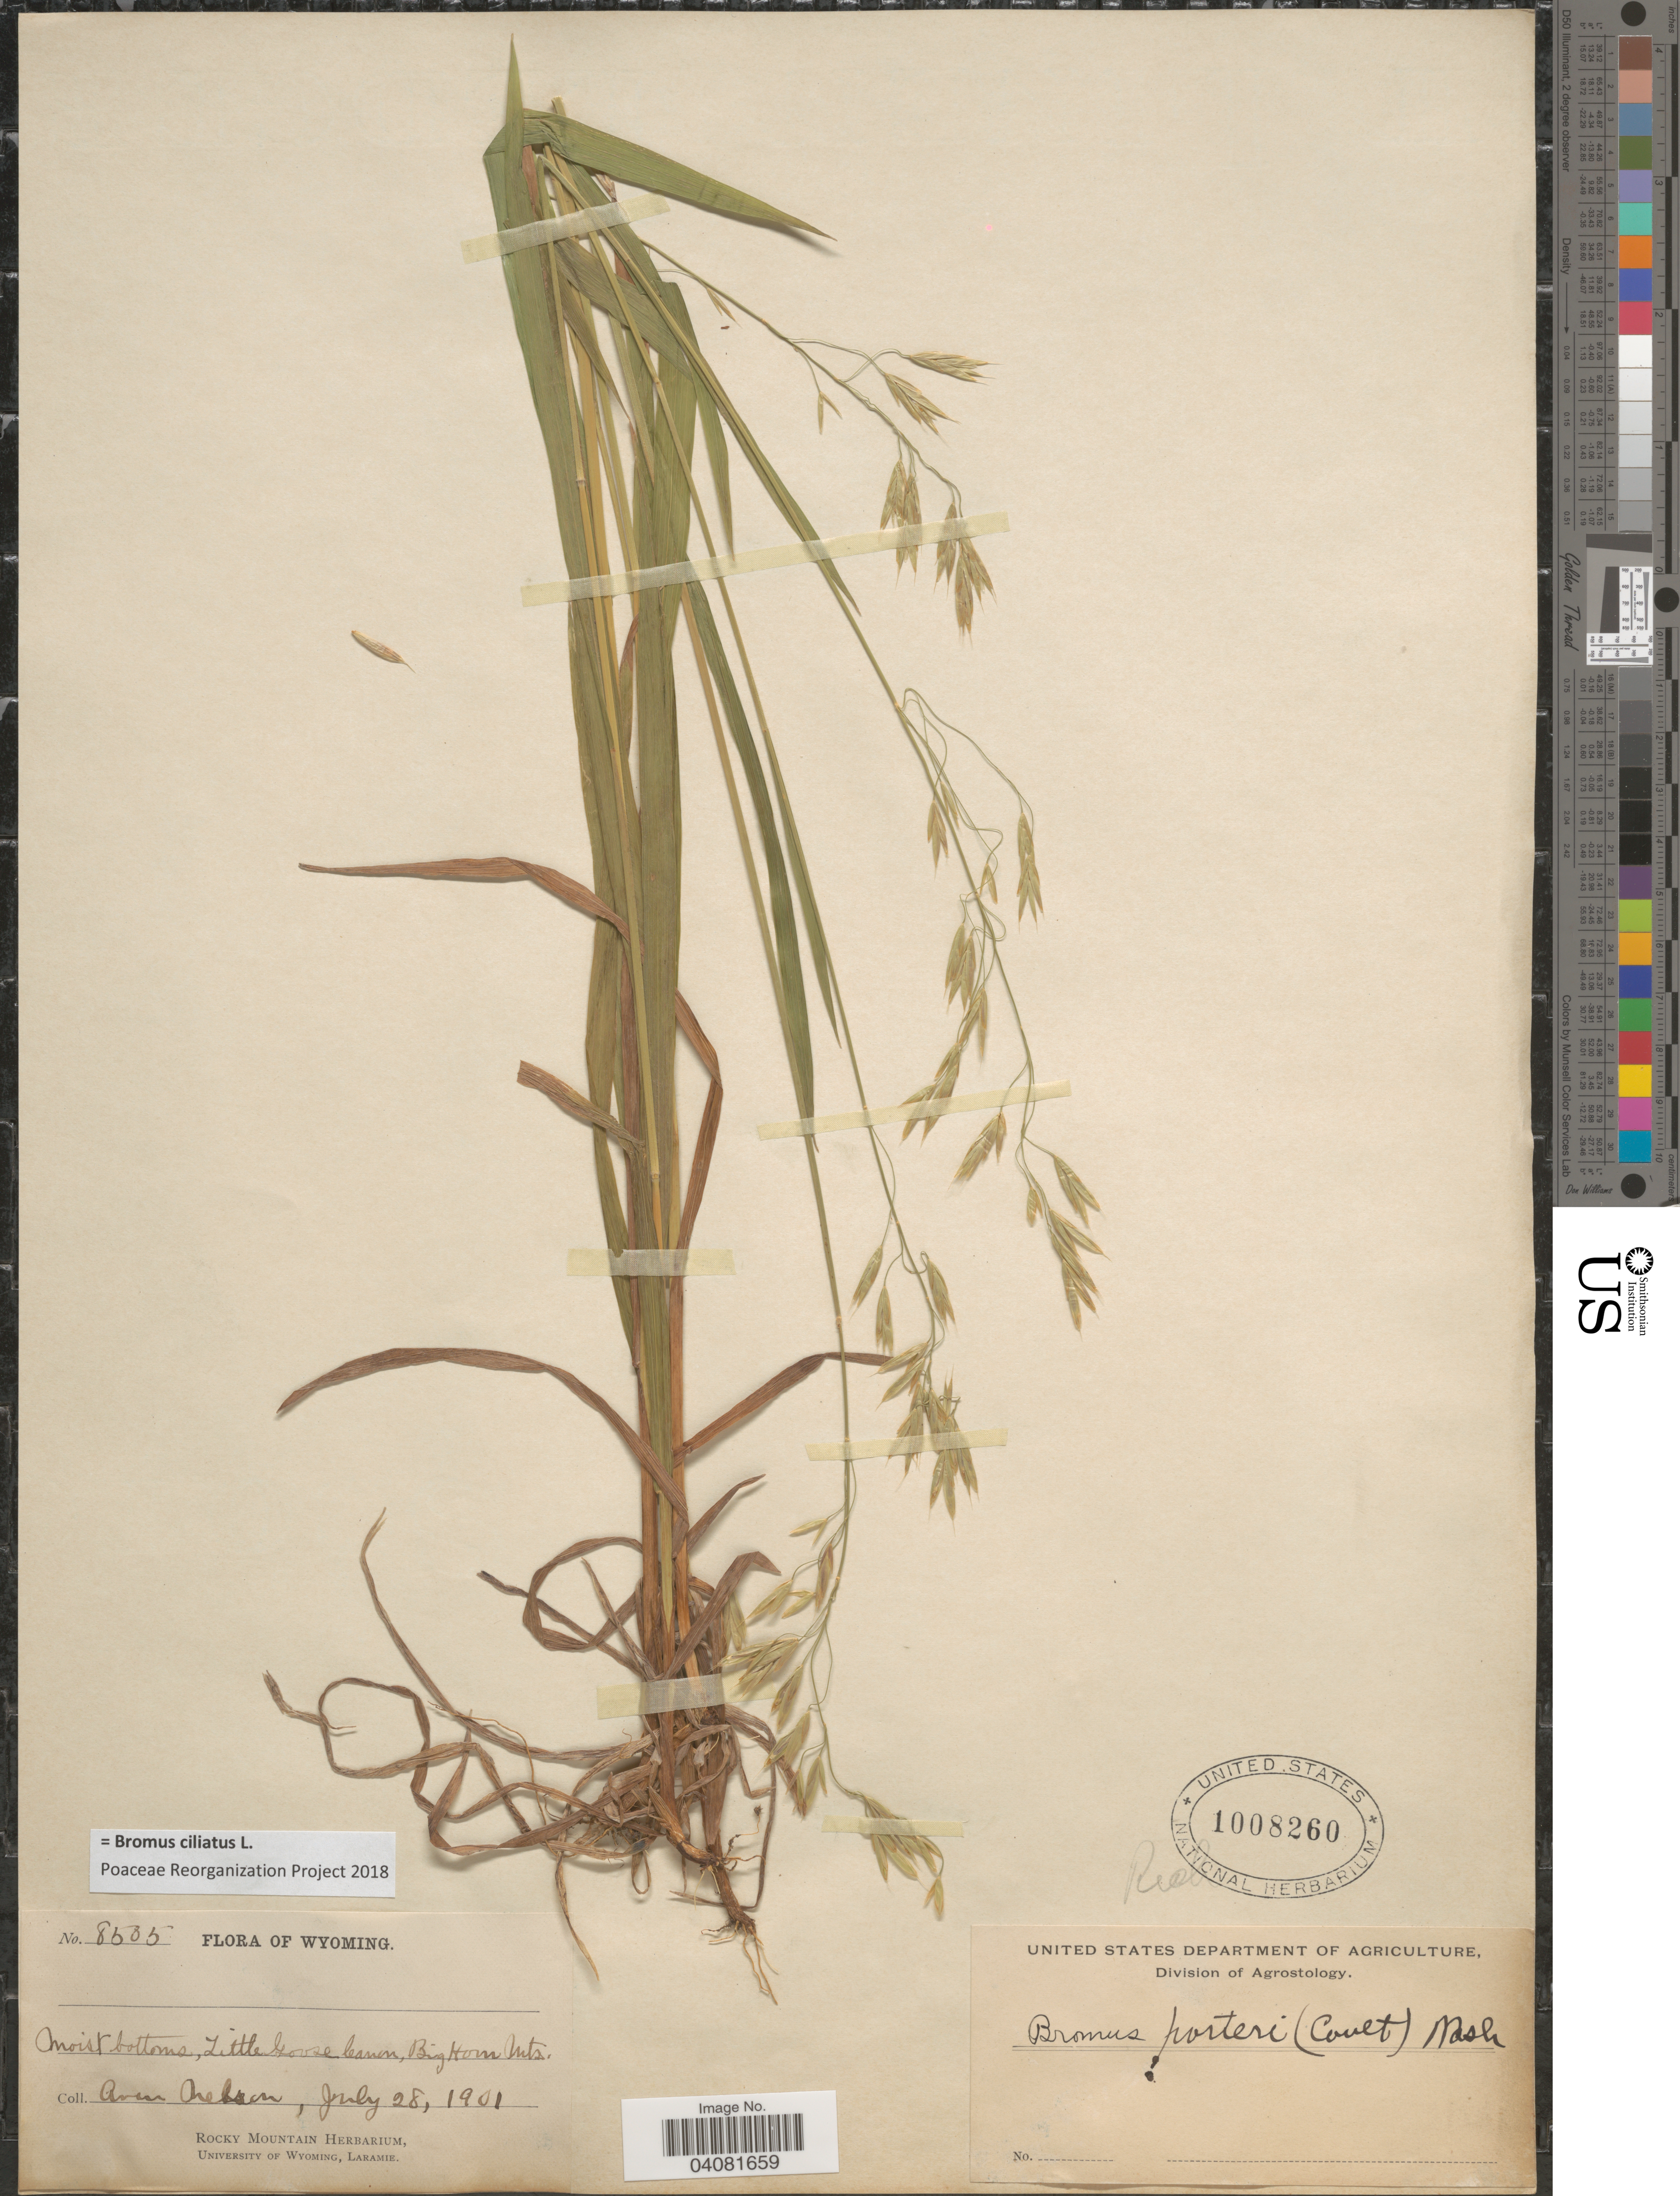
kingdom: Plantae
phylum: Tracheophyta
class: Liliopsida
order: Poales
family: Poaceae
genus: Bromus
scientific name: Bromus ciliatus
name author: L.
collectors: A. Nelson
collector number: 8535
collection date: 1901-07-28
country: United States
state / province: Wyoming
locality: Little Goose Canon, Big Horn Mts.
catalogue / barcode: US 1008260